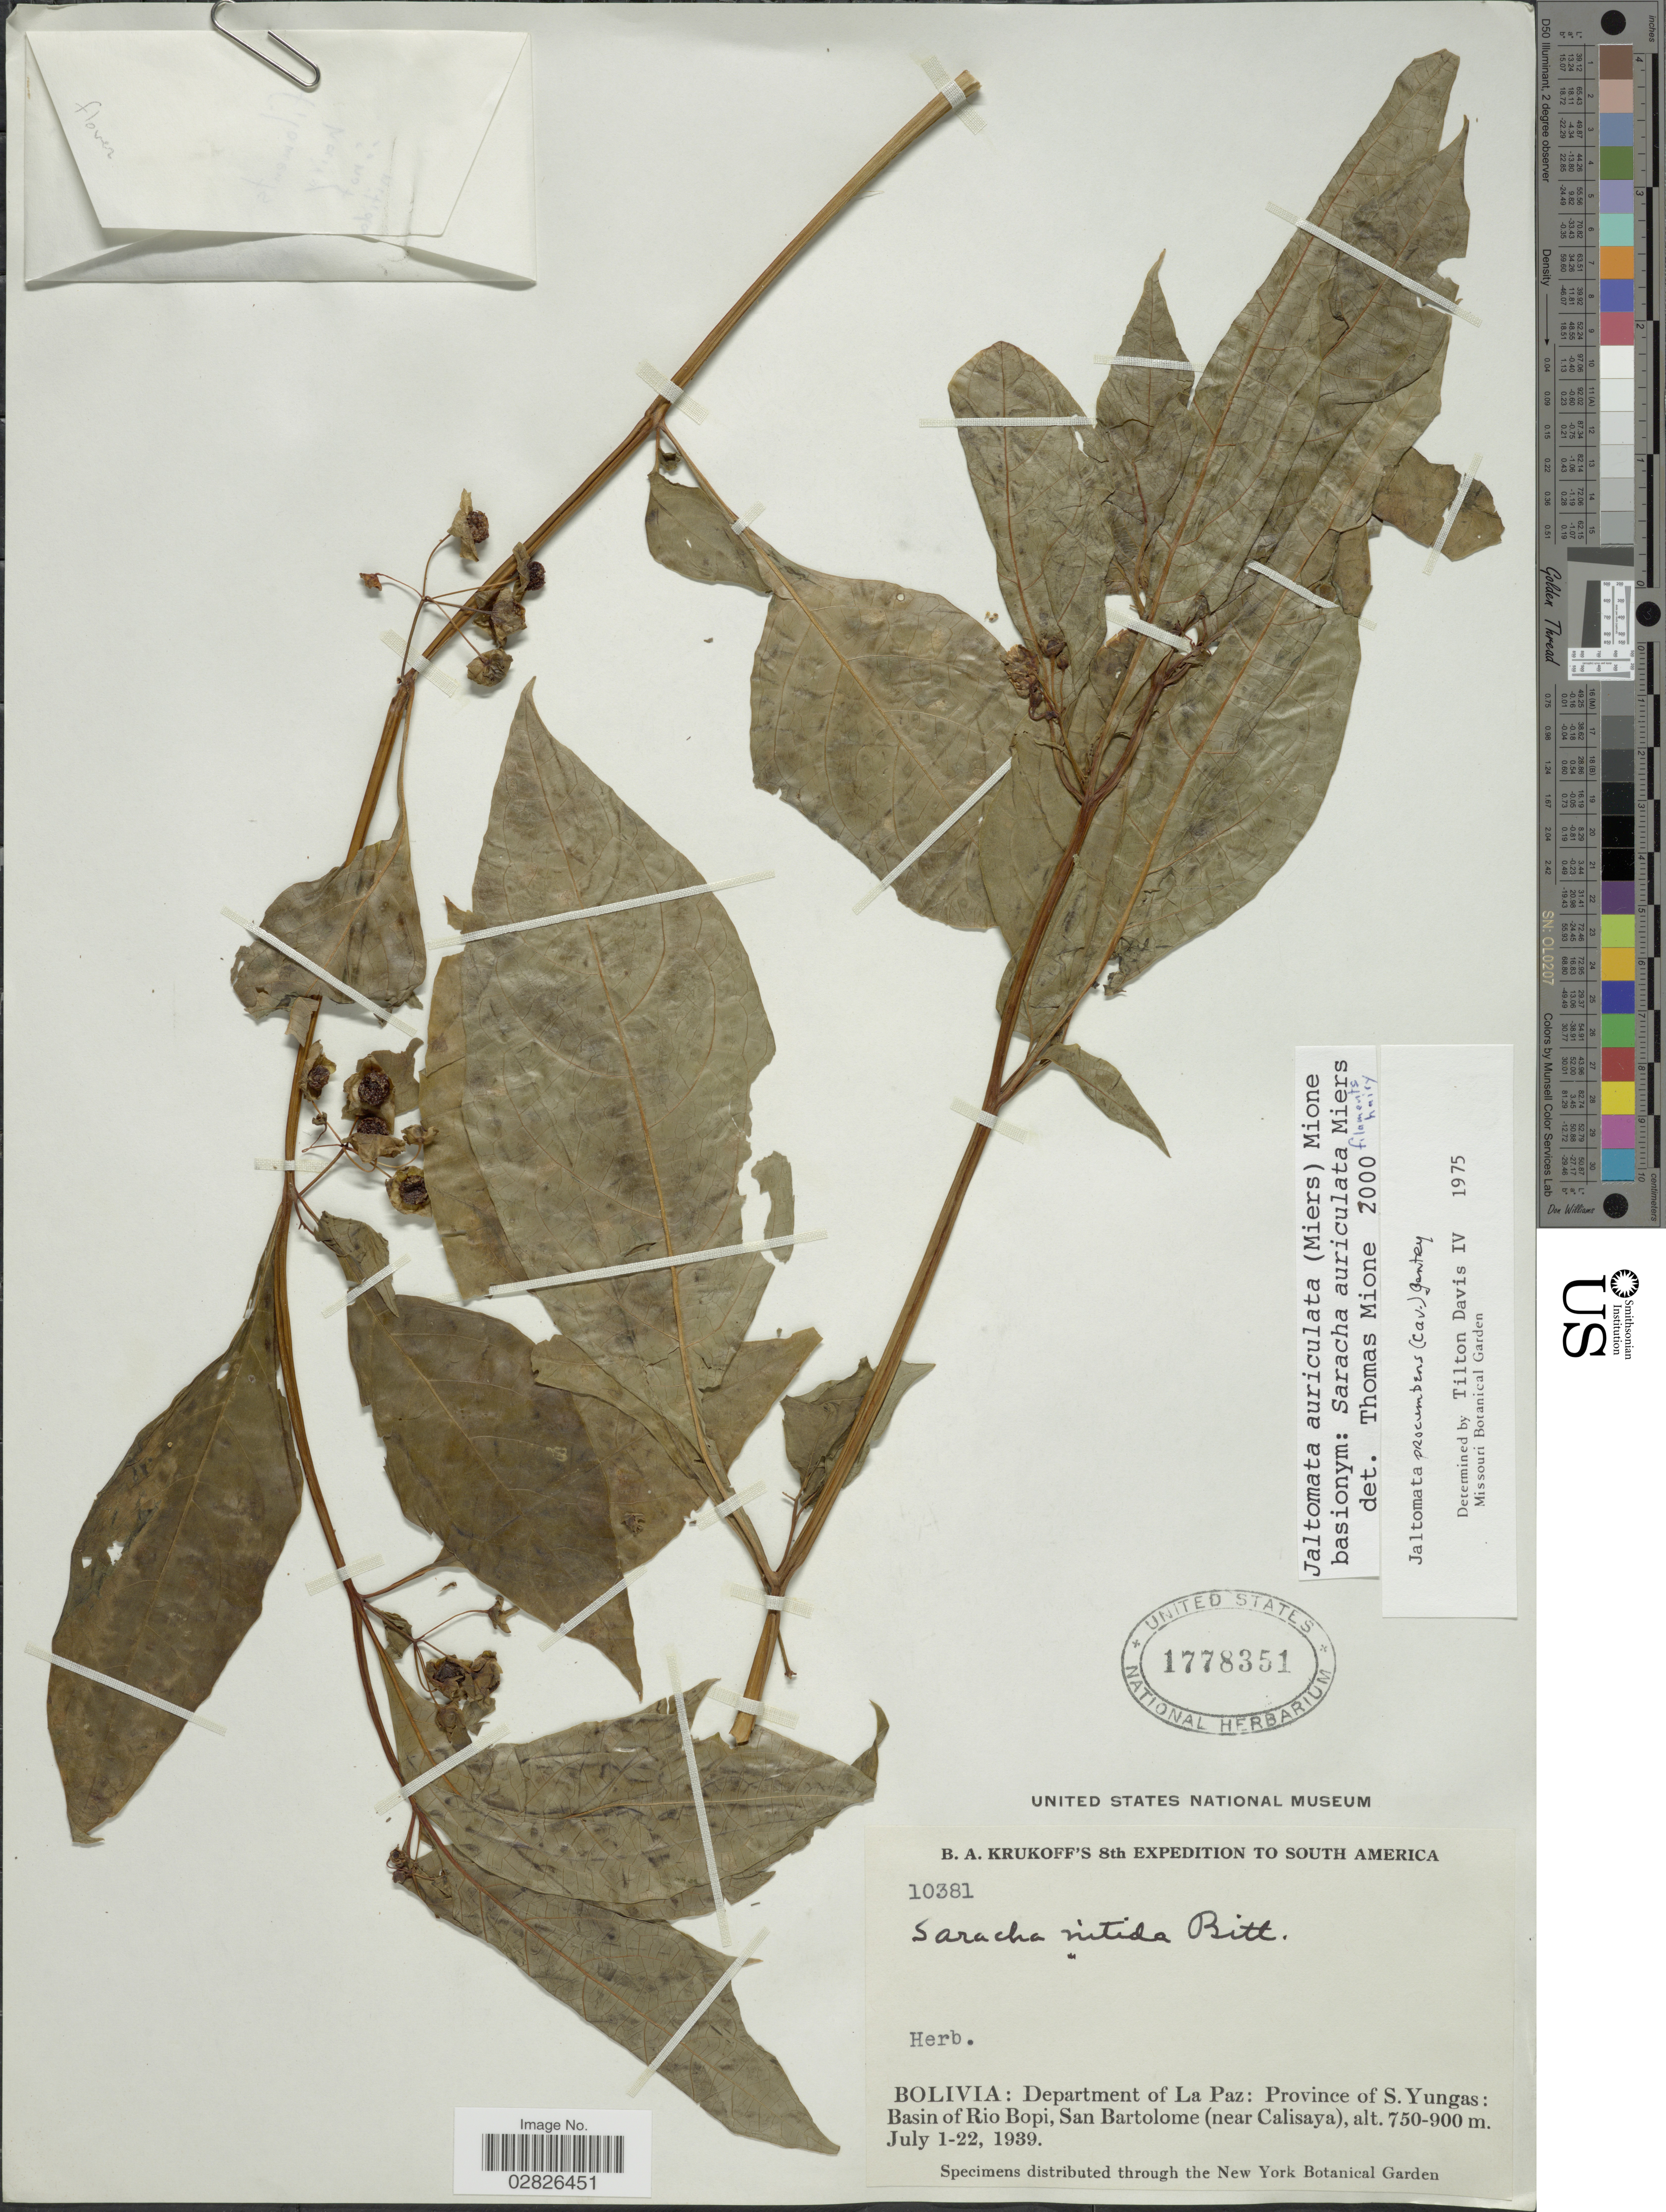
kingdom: Plantae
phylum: Tracheophyta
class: Magnoliopsida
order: Solanales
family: Solanaceae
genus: Jaltomata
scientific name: Jaltomata auriculata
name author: (Miers) Mione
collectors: B. A. Krukoff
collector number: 10381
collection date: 1939-07-01/1939-07-22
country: Bolivia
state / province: La Paz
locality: Department of La Paz, Province of S. Yungas, Basin of Rio Bopi, San Bartolome (near Calisaya).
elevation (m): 750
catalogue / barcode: US 1778351